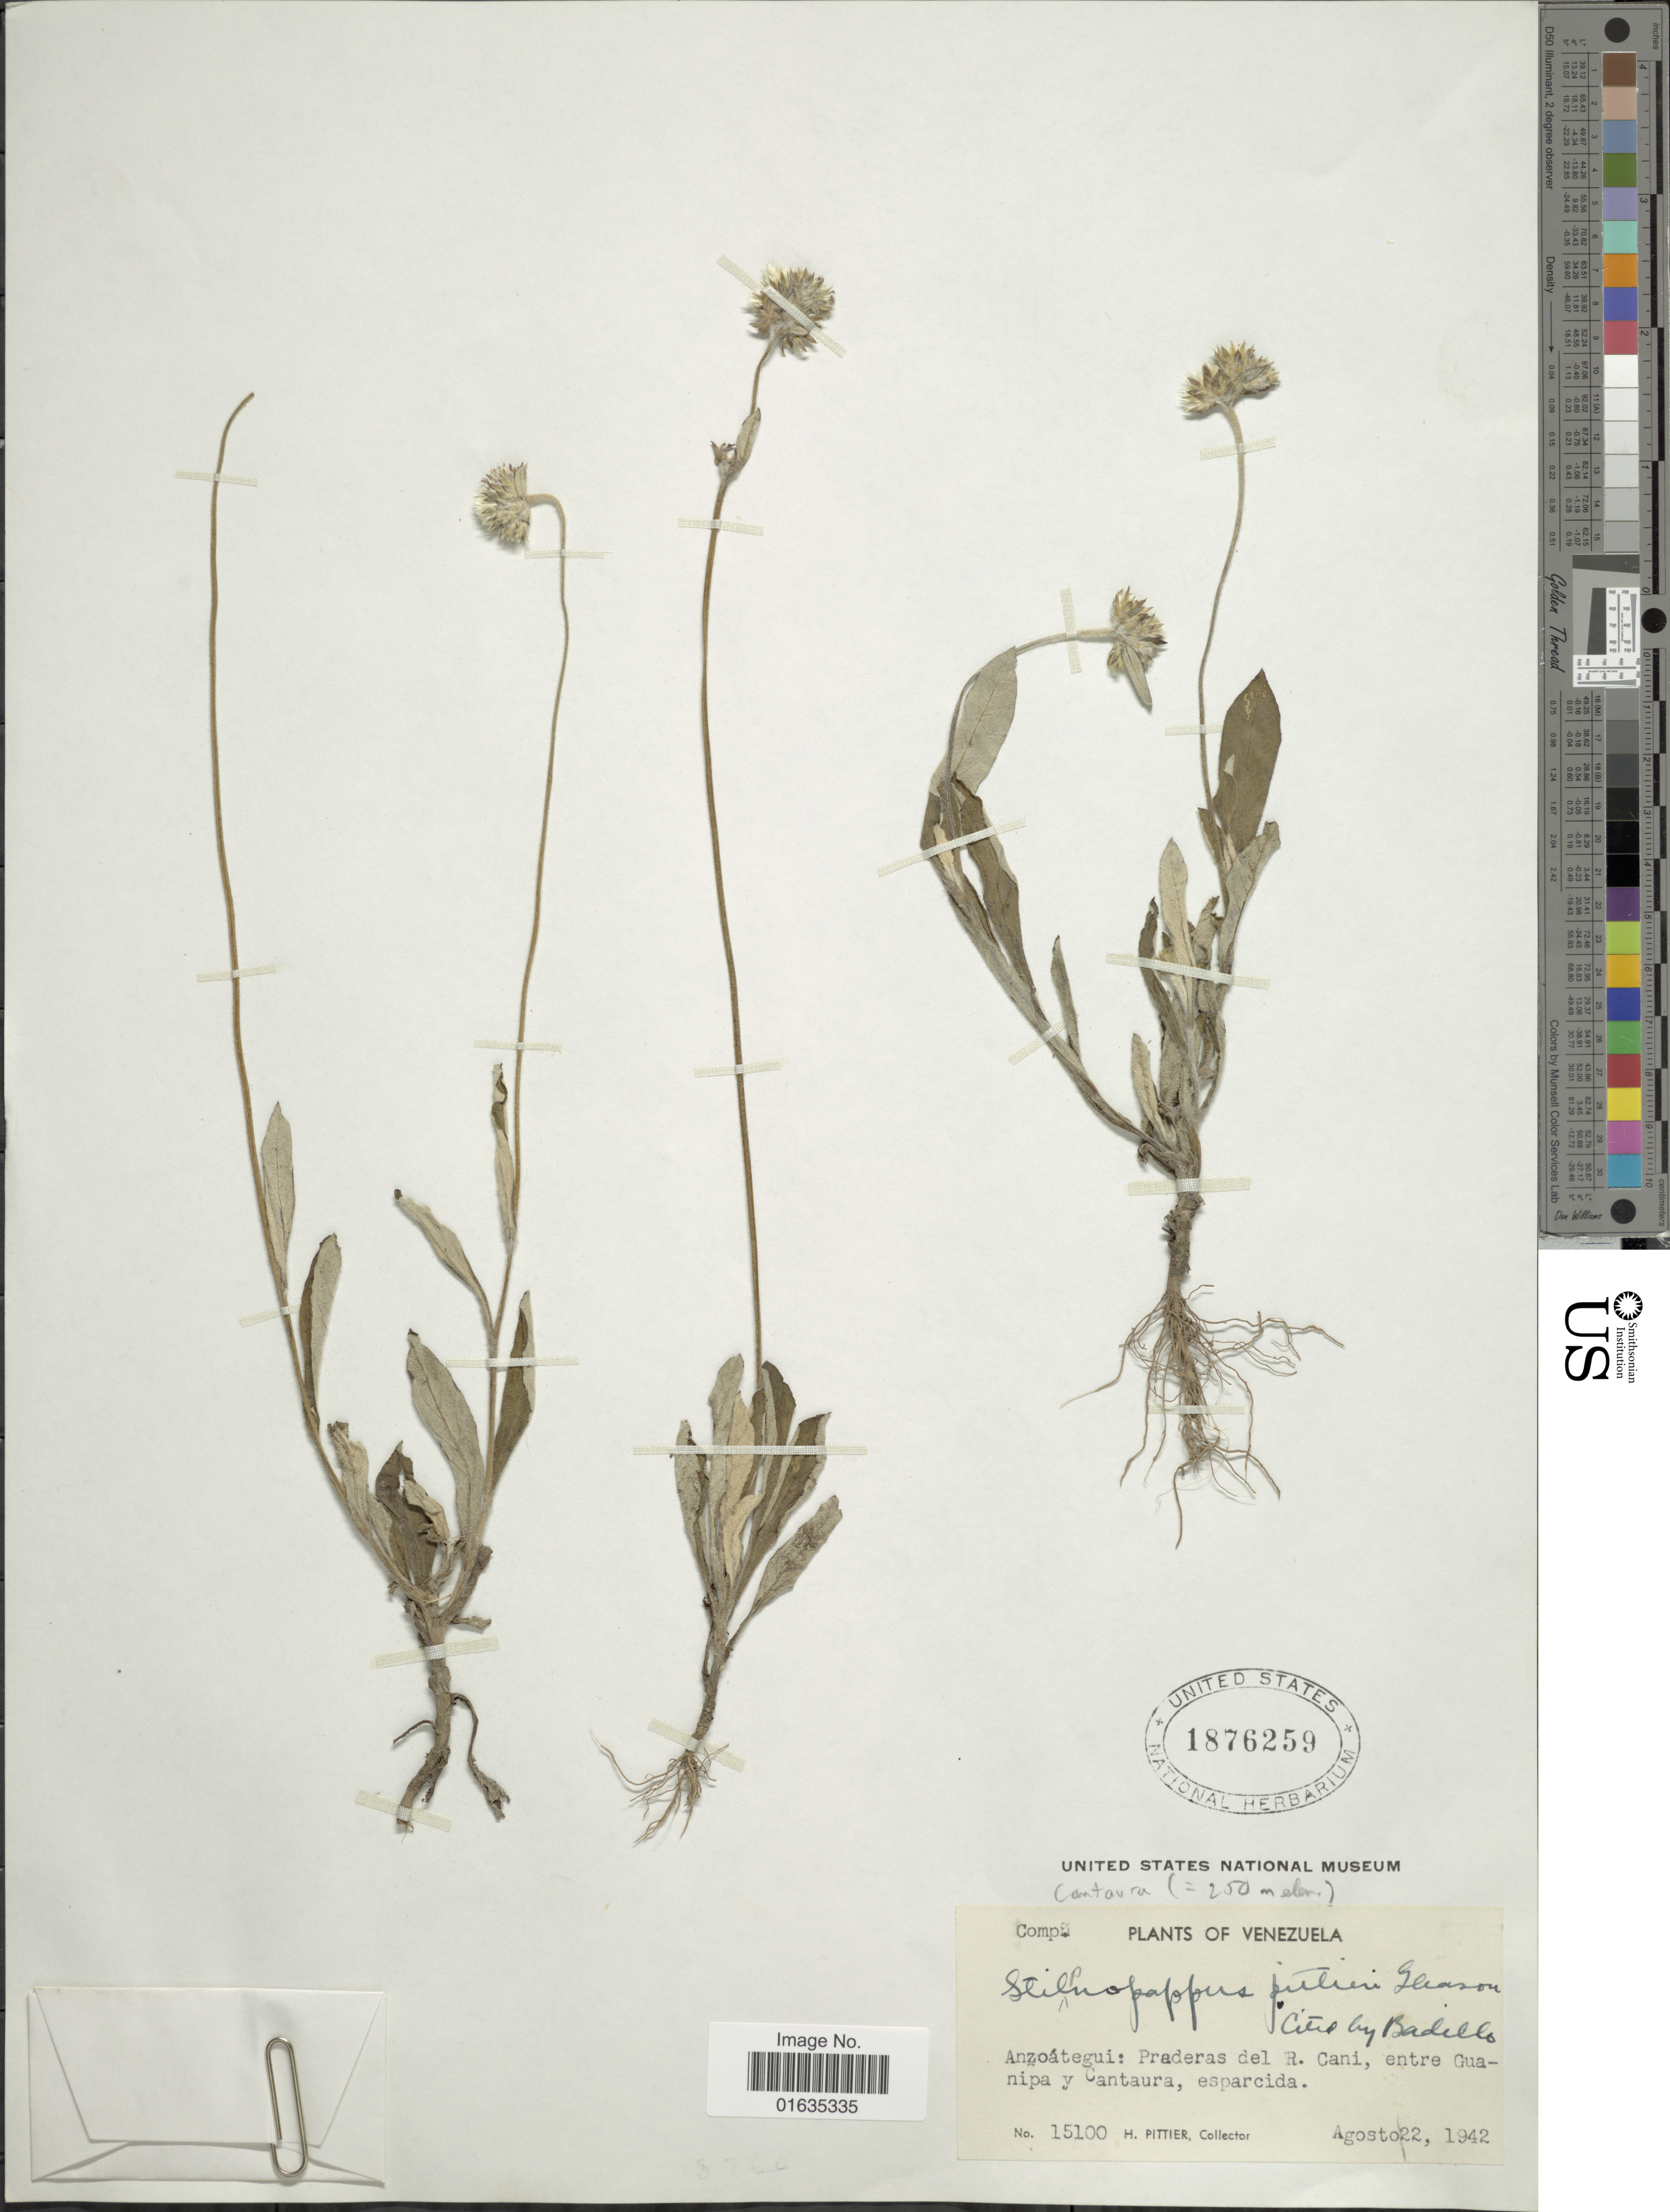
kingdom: Plantae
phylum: Tracheophyta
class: Magnoliopsida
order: Asterales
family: Asteraceae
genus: Stilpnopappus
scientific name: Stilpnopappus pittieri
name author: Gleason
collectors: H. F. Pittier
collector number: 15100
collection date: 1942-08-22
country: Venezuela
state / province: Anzoategui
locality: Praderas del R. Cani, entre Guanipa y Cantaura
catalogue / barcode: US 1876259